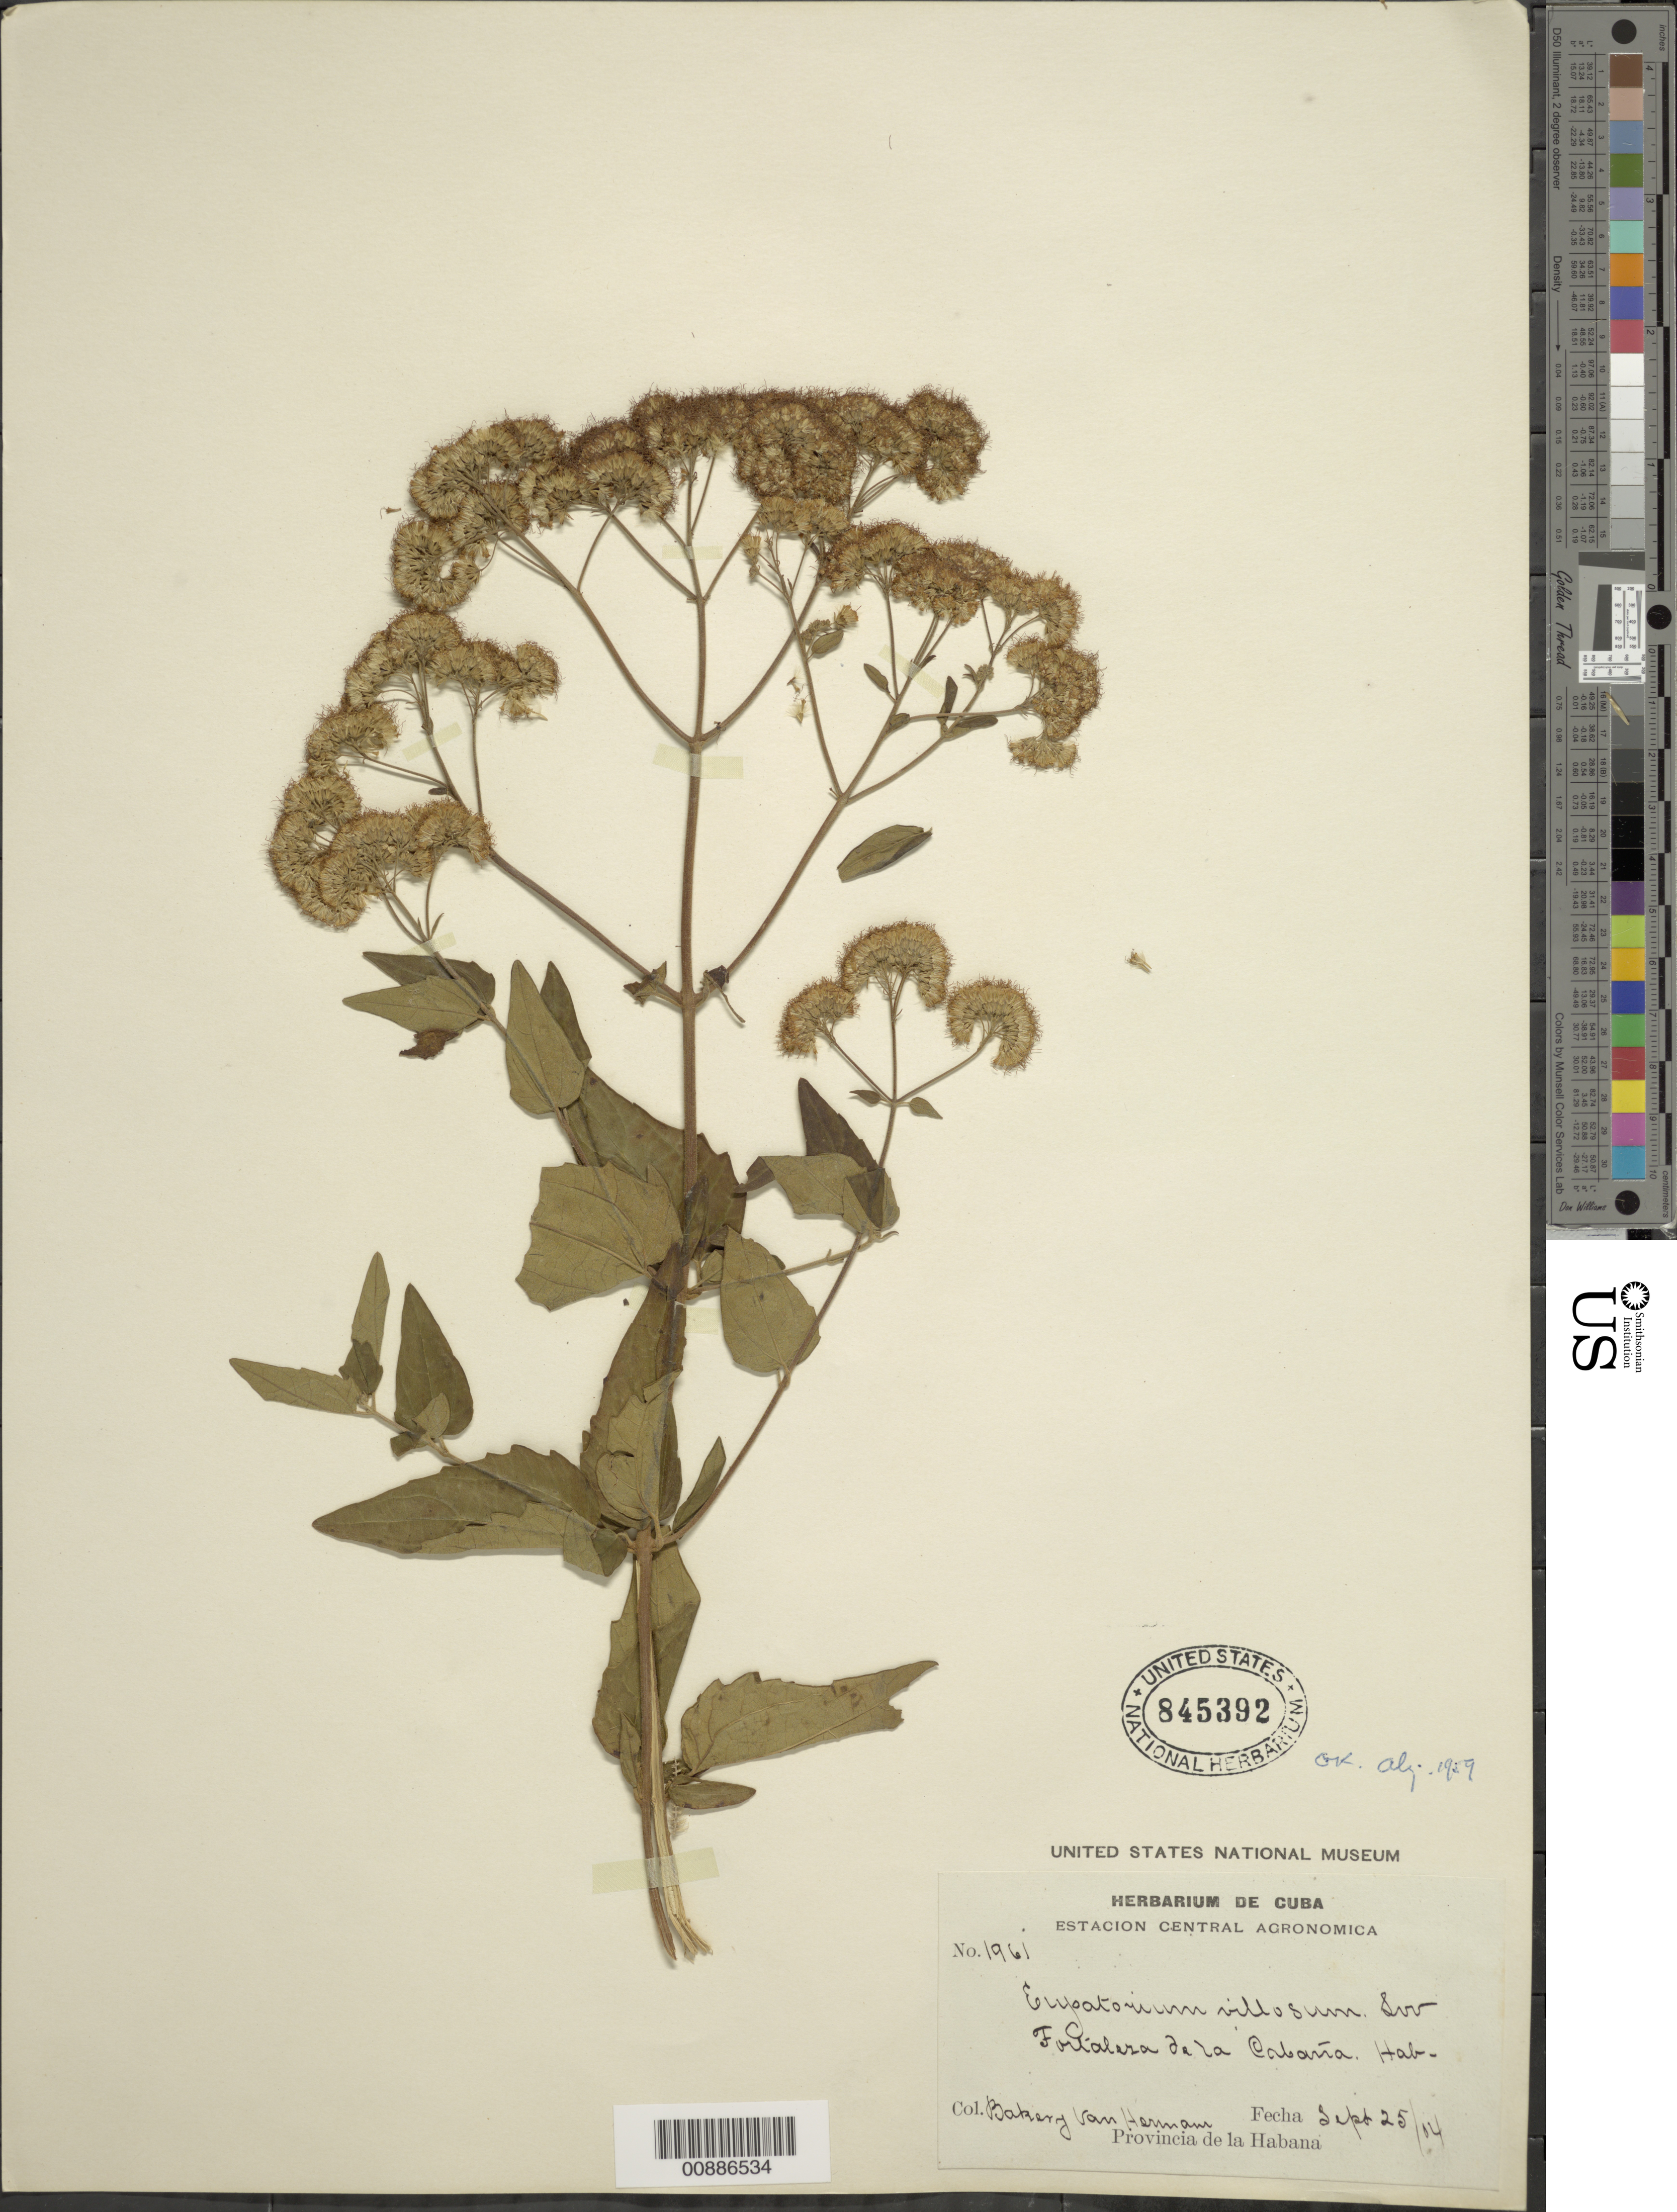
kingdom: Plantae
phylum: Tracheophyta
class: Magnoliopsida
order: Asterales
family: Asteraceae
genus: Koanophyllon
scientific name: Koanophyllon villosum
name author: (Sw.) R.M. King & H. Rob.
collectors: H. A. Van Hermann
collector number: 1961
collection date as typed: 25 Sep --04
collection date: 1804-09-25 or 1904-09-25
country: Cuba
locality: Fort Alera de la Cabaña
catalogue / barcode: US 845392